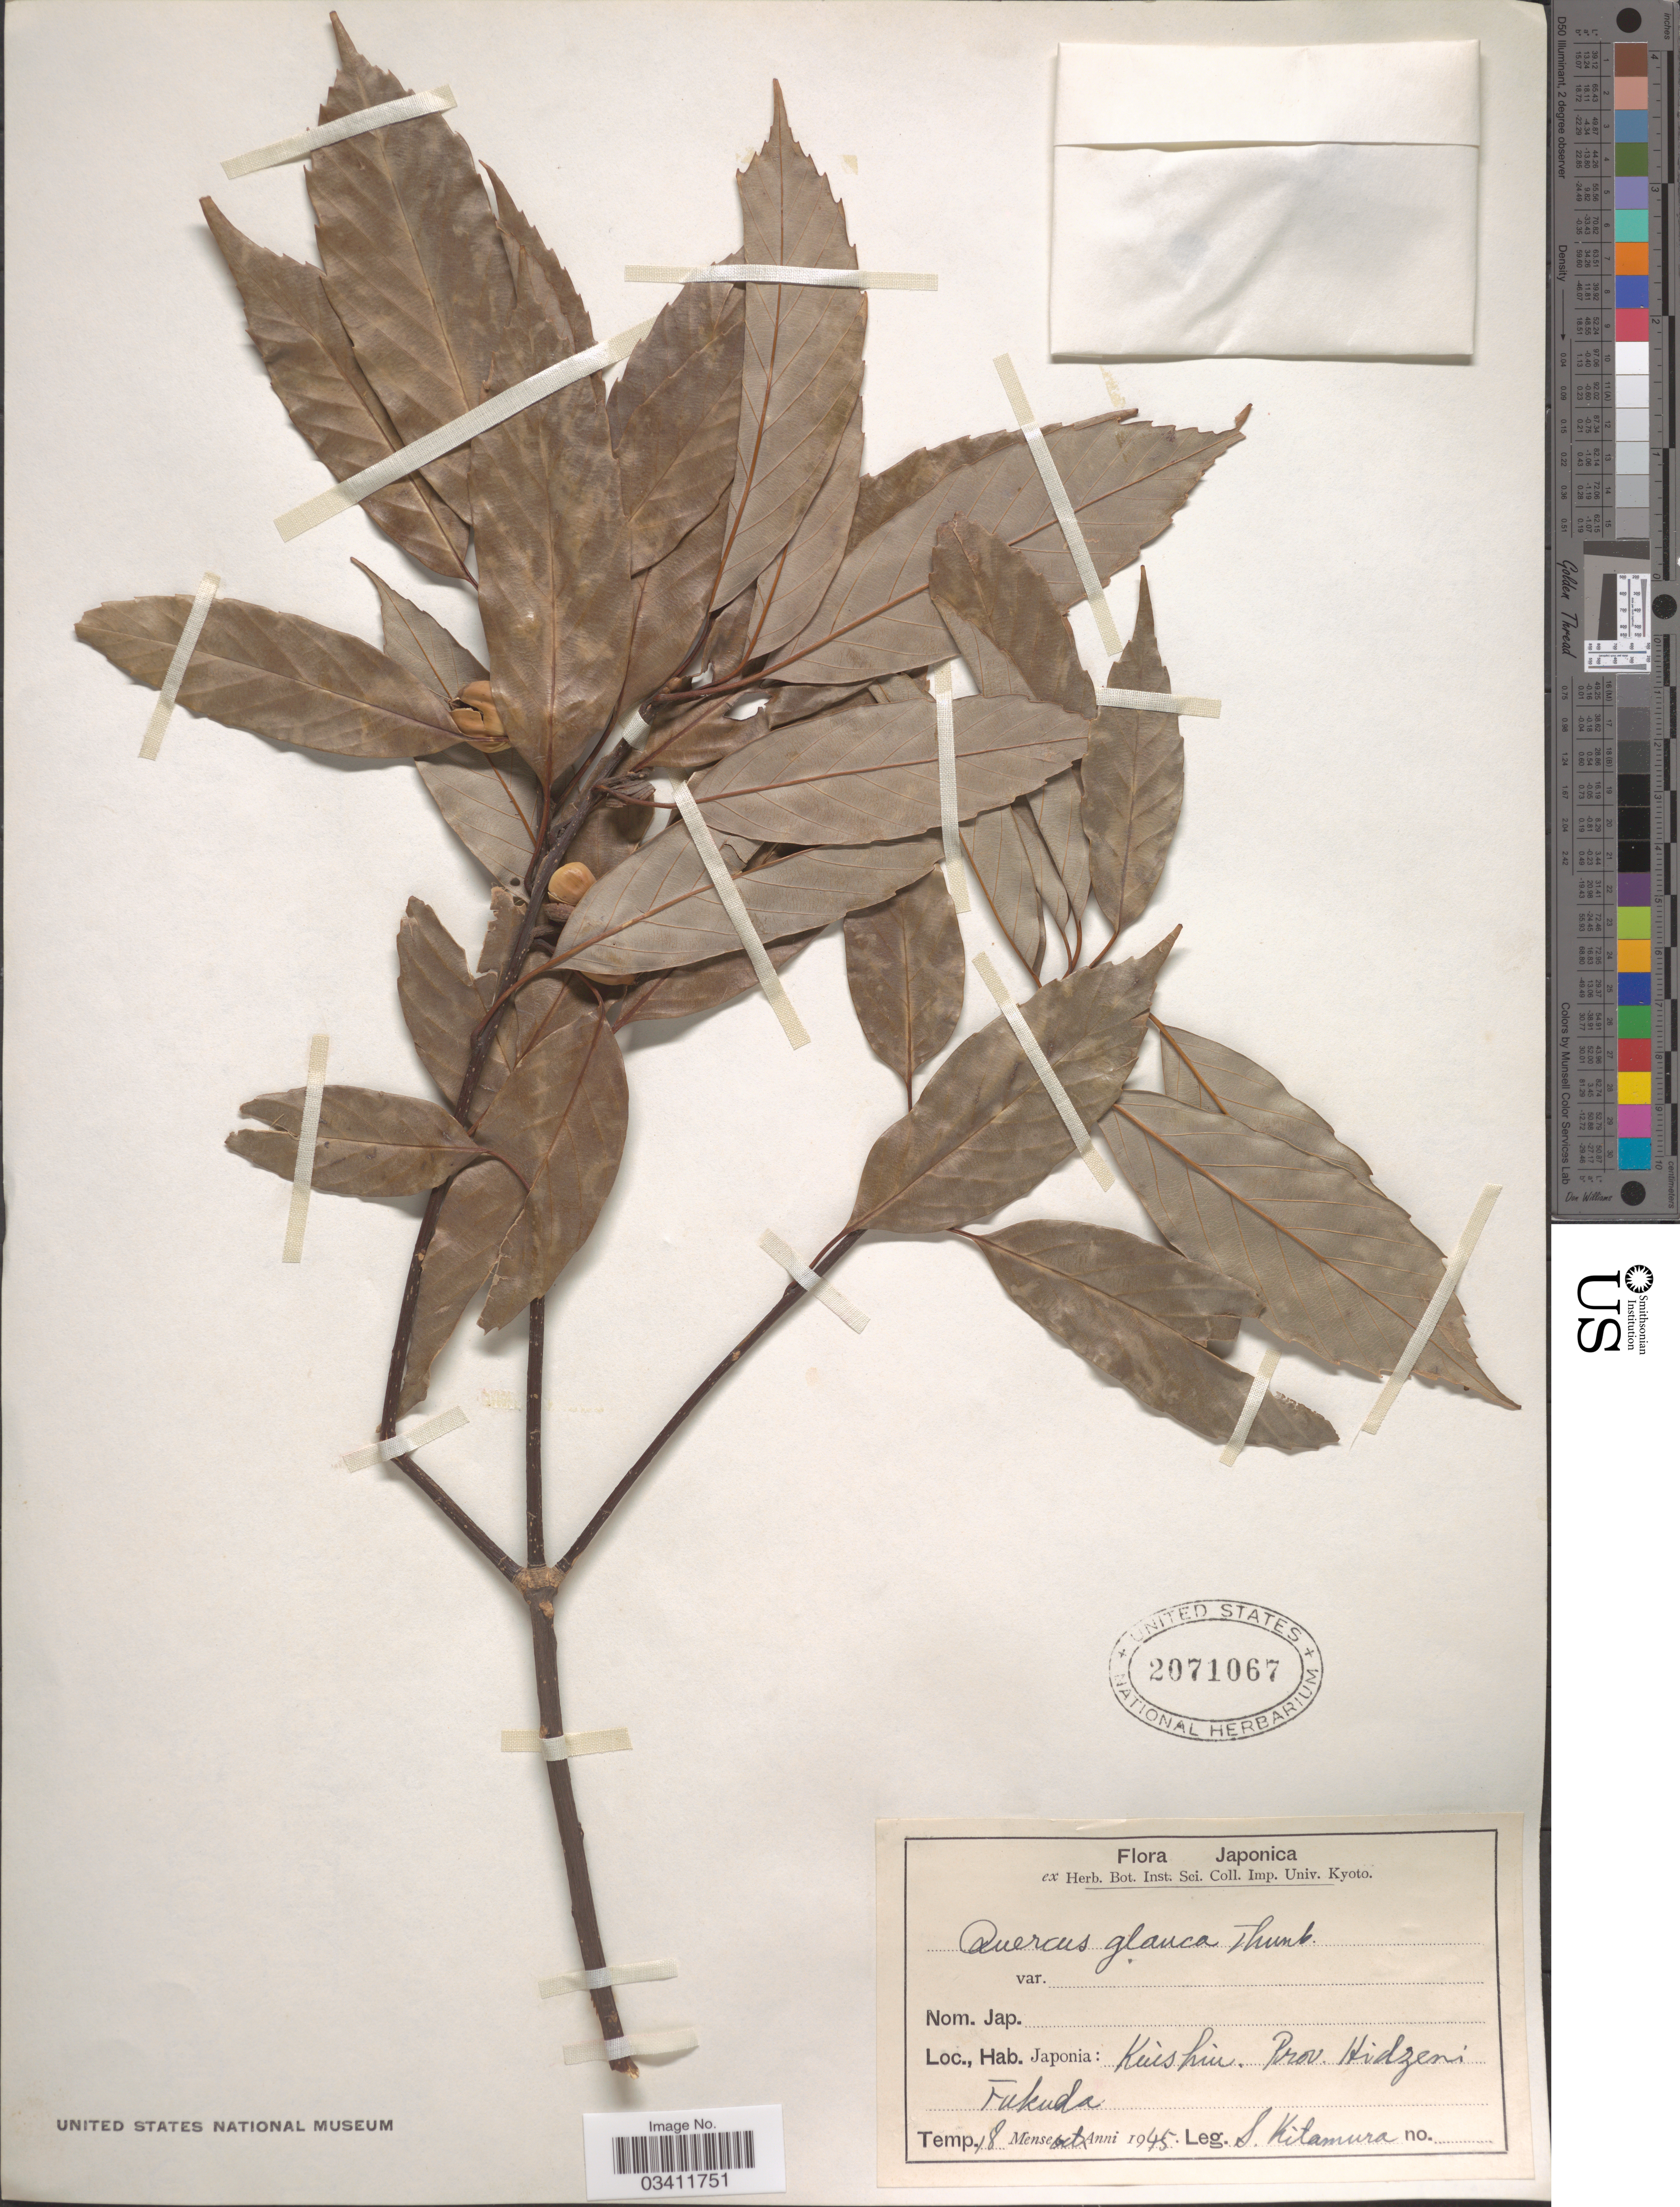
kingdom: Plantae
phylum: Tracheophyta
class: Magnoliopsida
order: Fagales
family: Fagaceae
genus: Quercus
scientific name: Quercus glauca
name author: Thunb.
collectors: S. Kitamura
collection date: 1945-10-18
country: Japan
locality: Kiushiu. Prov. Hidzen: Tukuda.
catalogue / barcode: US 2071067